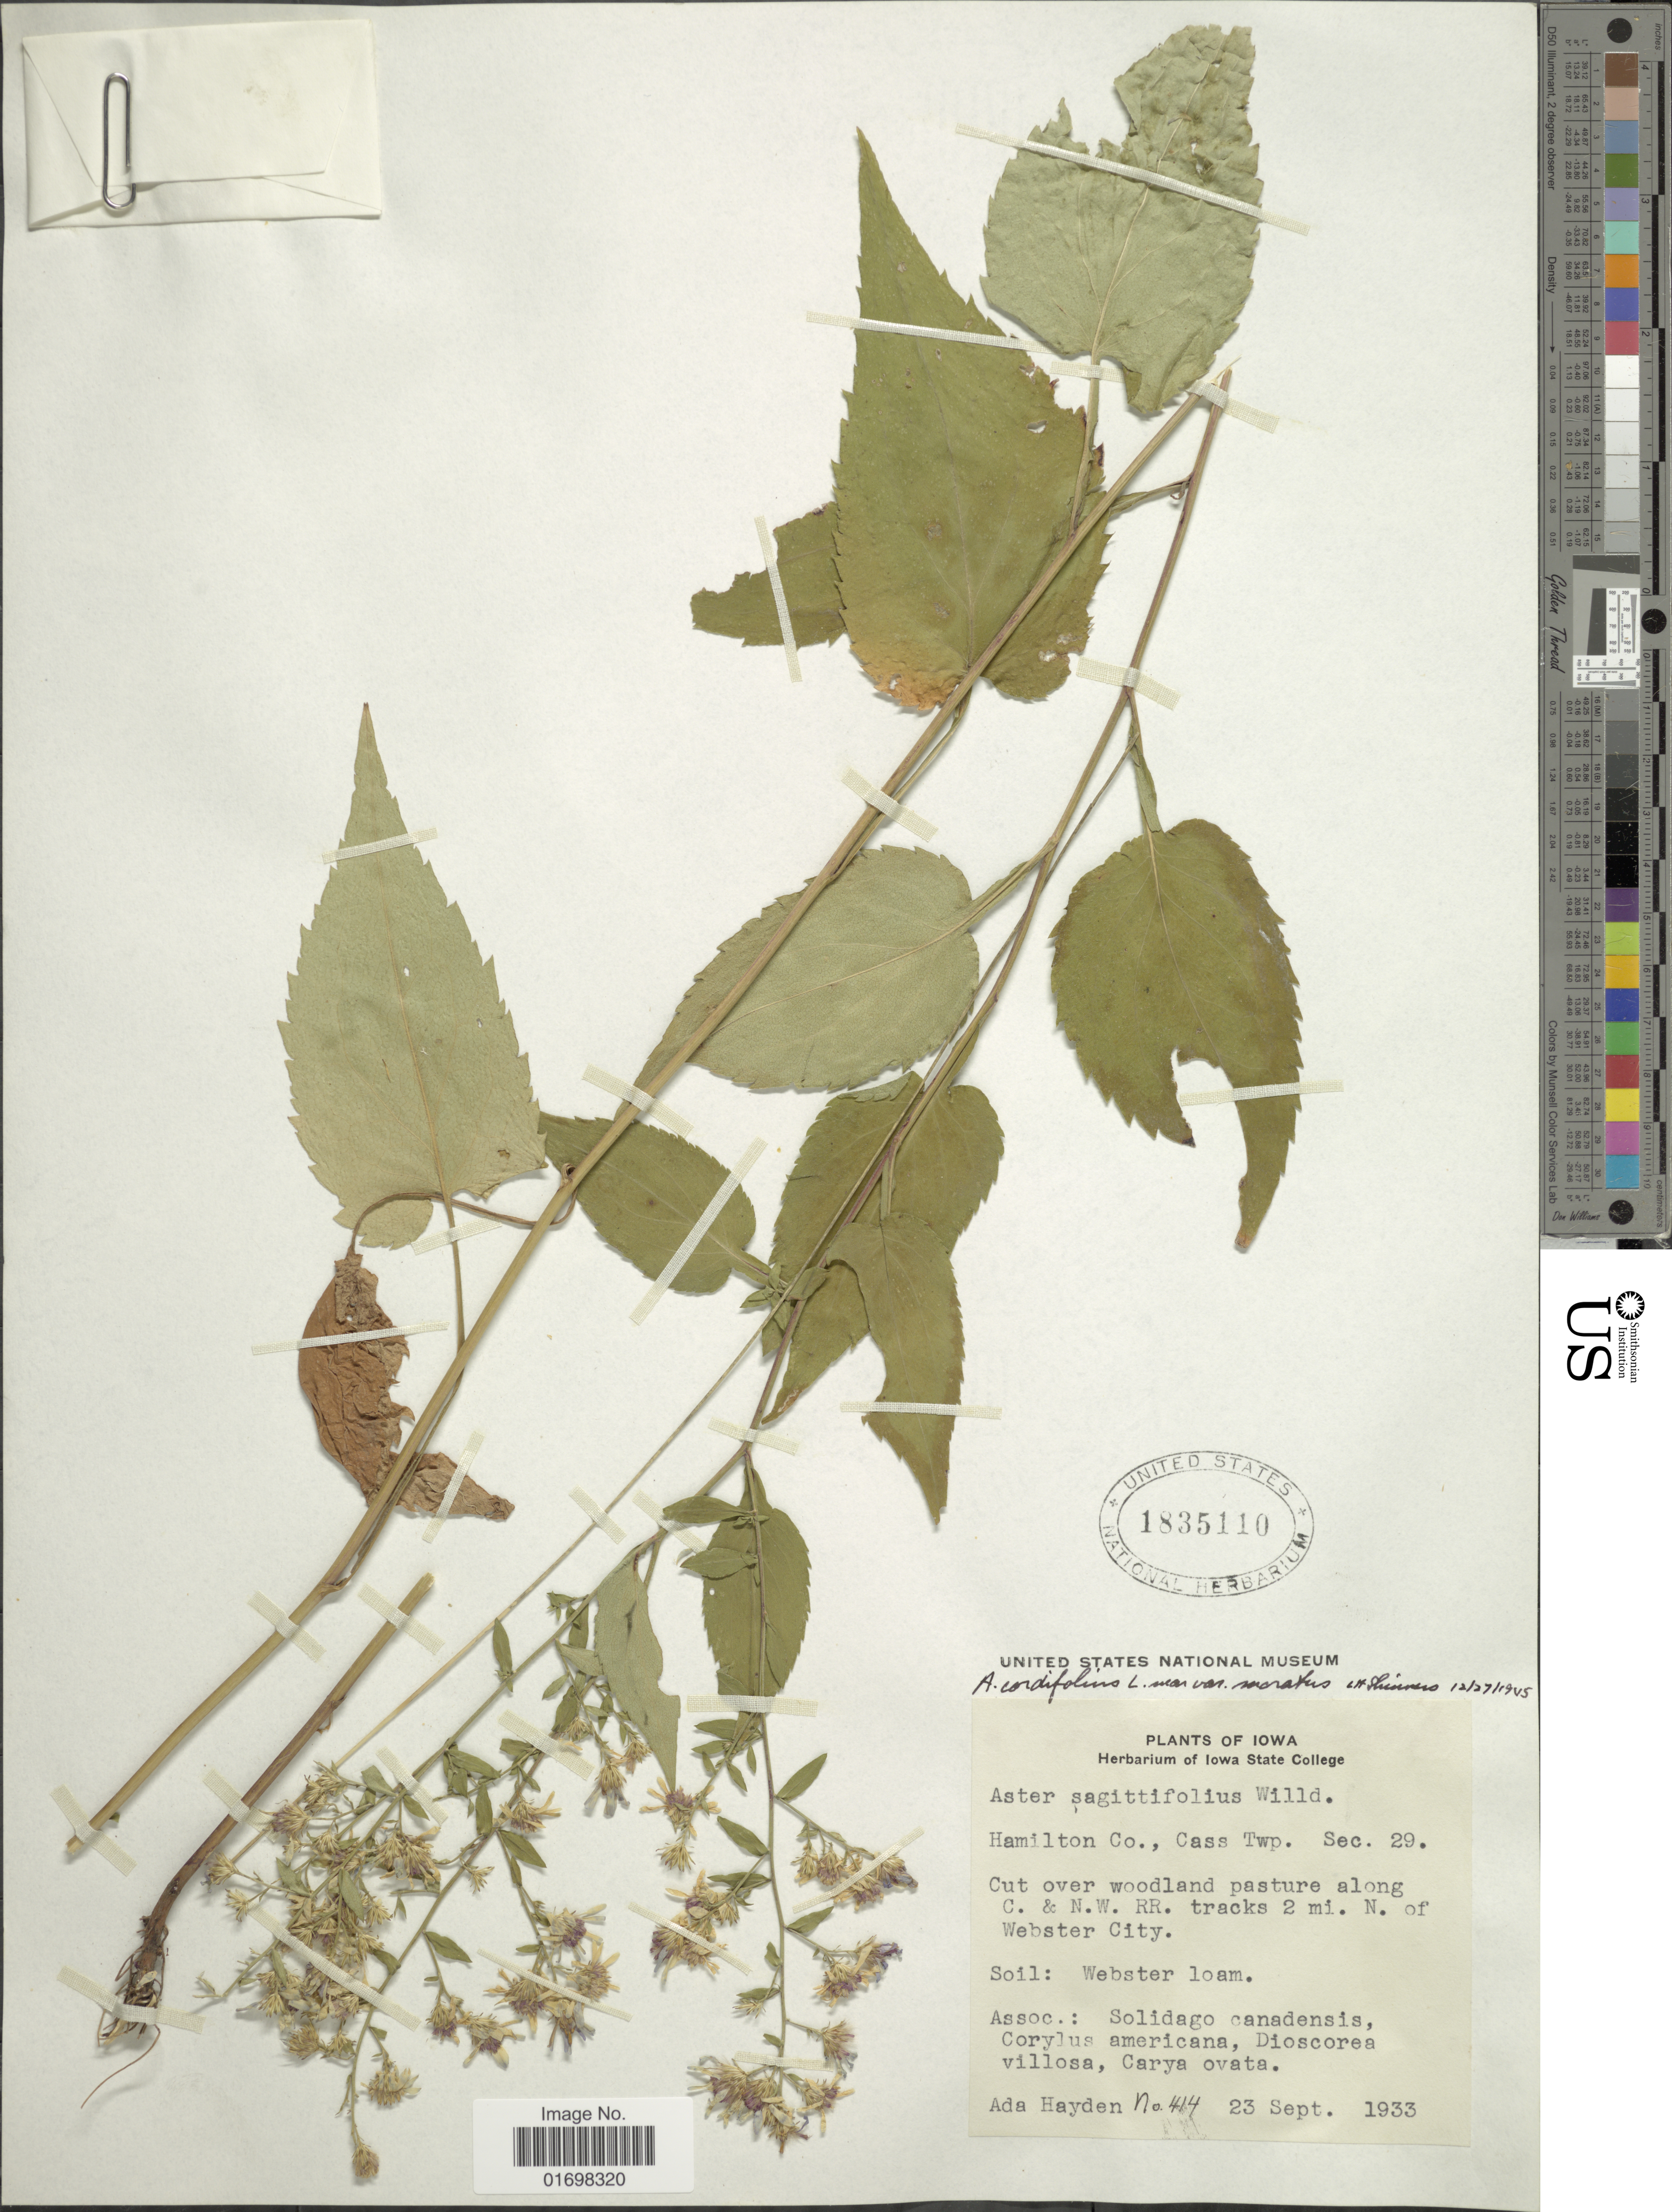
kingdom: Plantae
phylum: Tracheophyta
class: Magnoliopsida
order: Asterales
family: Asteraceae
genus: Symphyotrichum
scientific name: Symphyotrichum cordifolium var. moratum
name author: (Shinners) G.L. Nesom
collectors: Ada Hayden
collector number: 414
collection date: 1933-09-23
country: United States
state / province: Iowa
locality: Hamilton Co., Cass Twp. Sec.29. Along C. & N.W. RR. tracks 2 mi. N. of Webster City.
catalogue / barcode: US 1835110